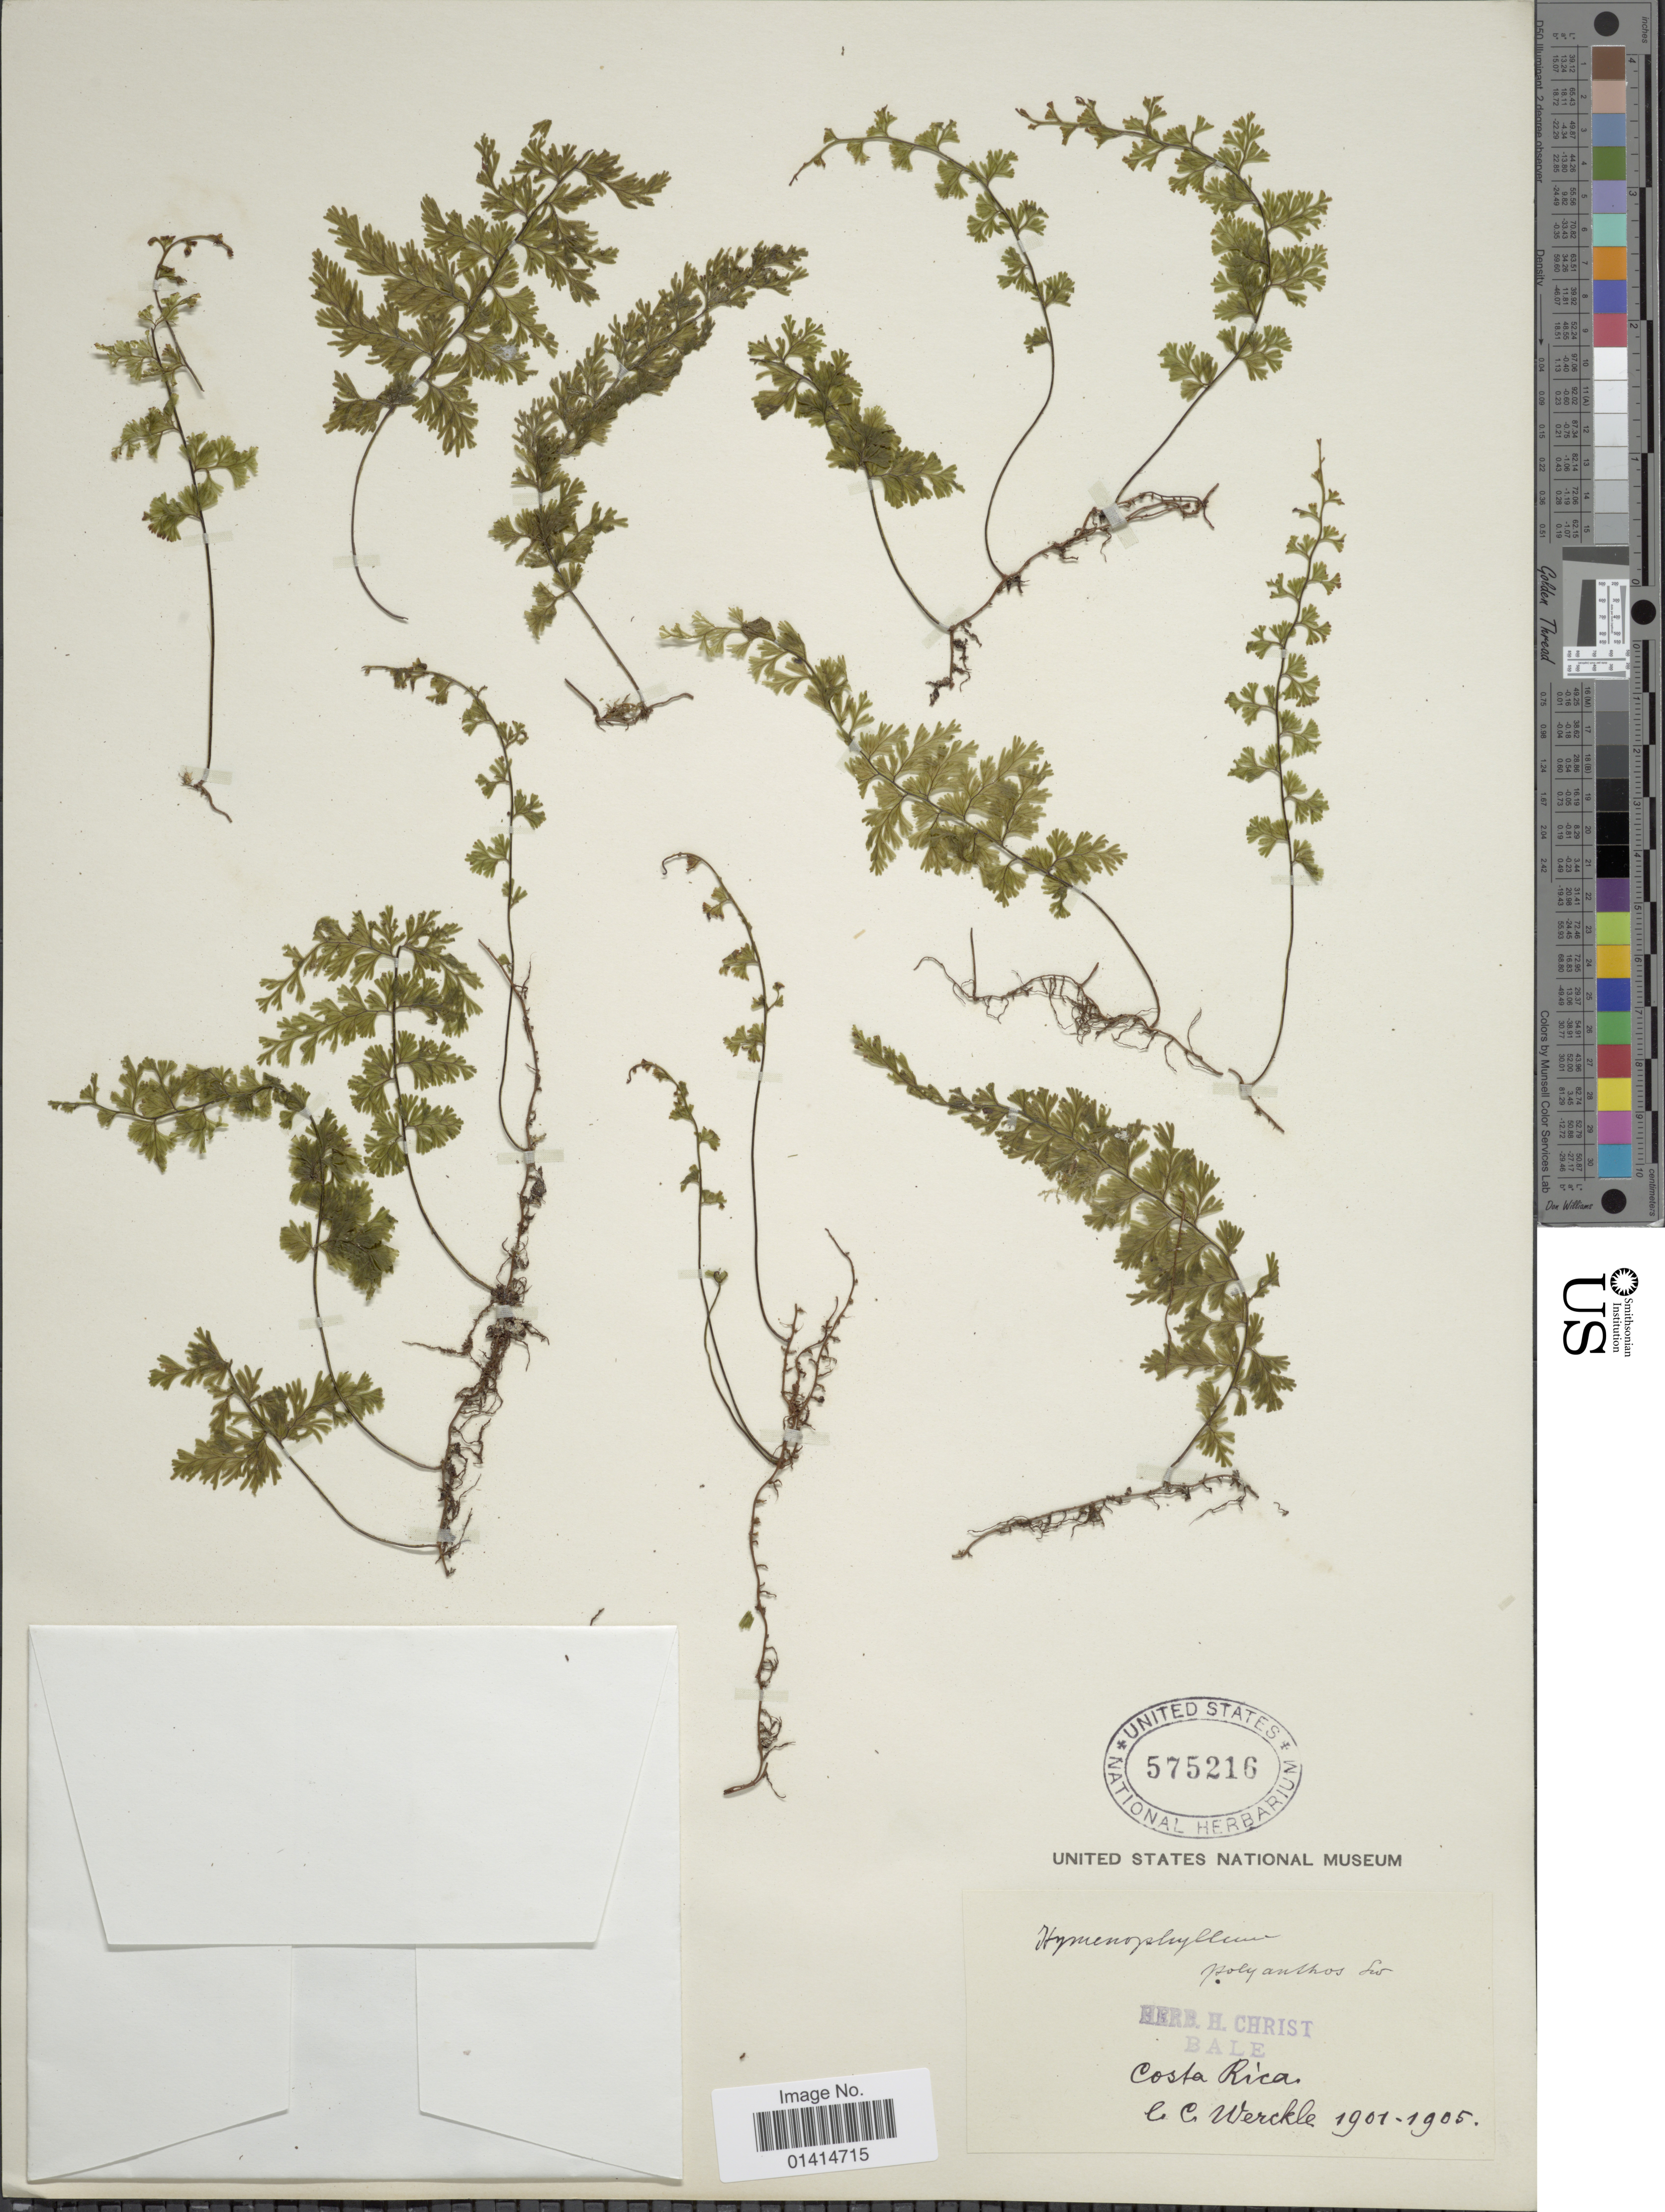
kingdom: Plantae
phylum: Tracheophyta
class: Polypodiopsida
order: Hymenophyllales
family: Hymenophyllaceae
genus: Hymenophyllum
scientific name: Hymenophyllum trichomanoides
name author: Bosch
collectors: C. Wercklé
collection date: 1901/1905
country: Costa Rica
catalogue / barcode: US 575216